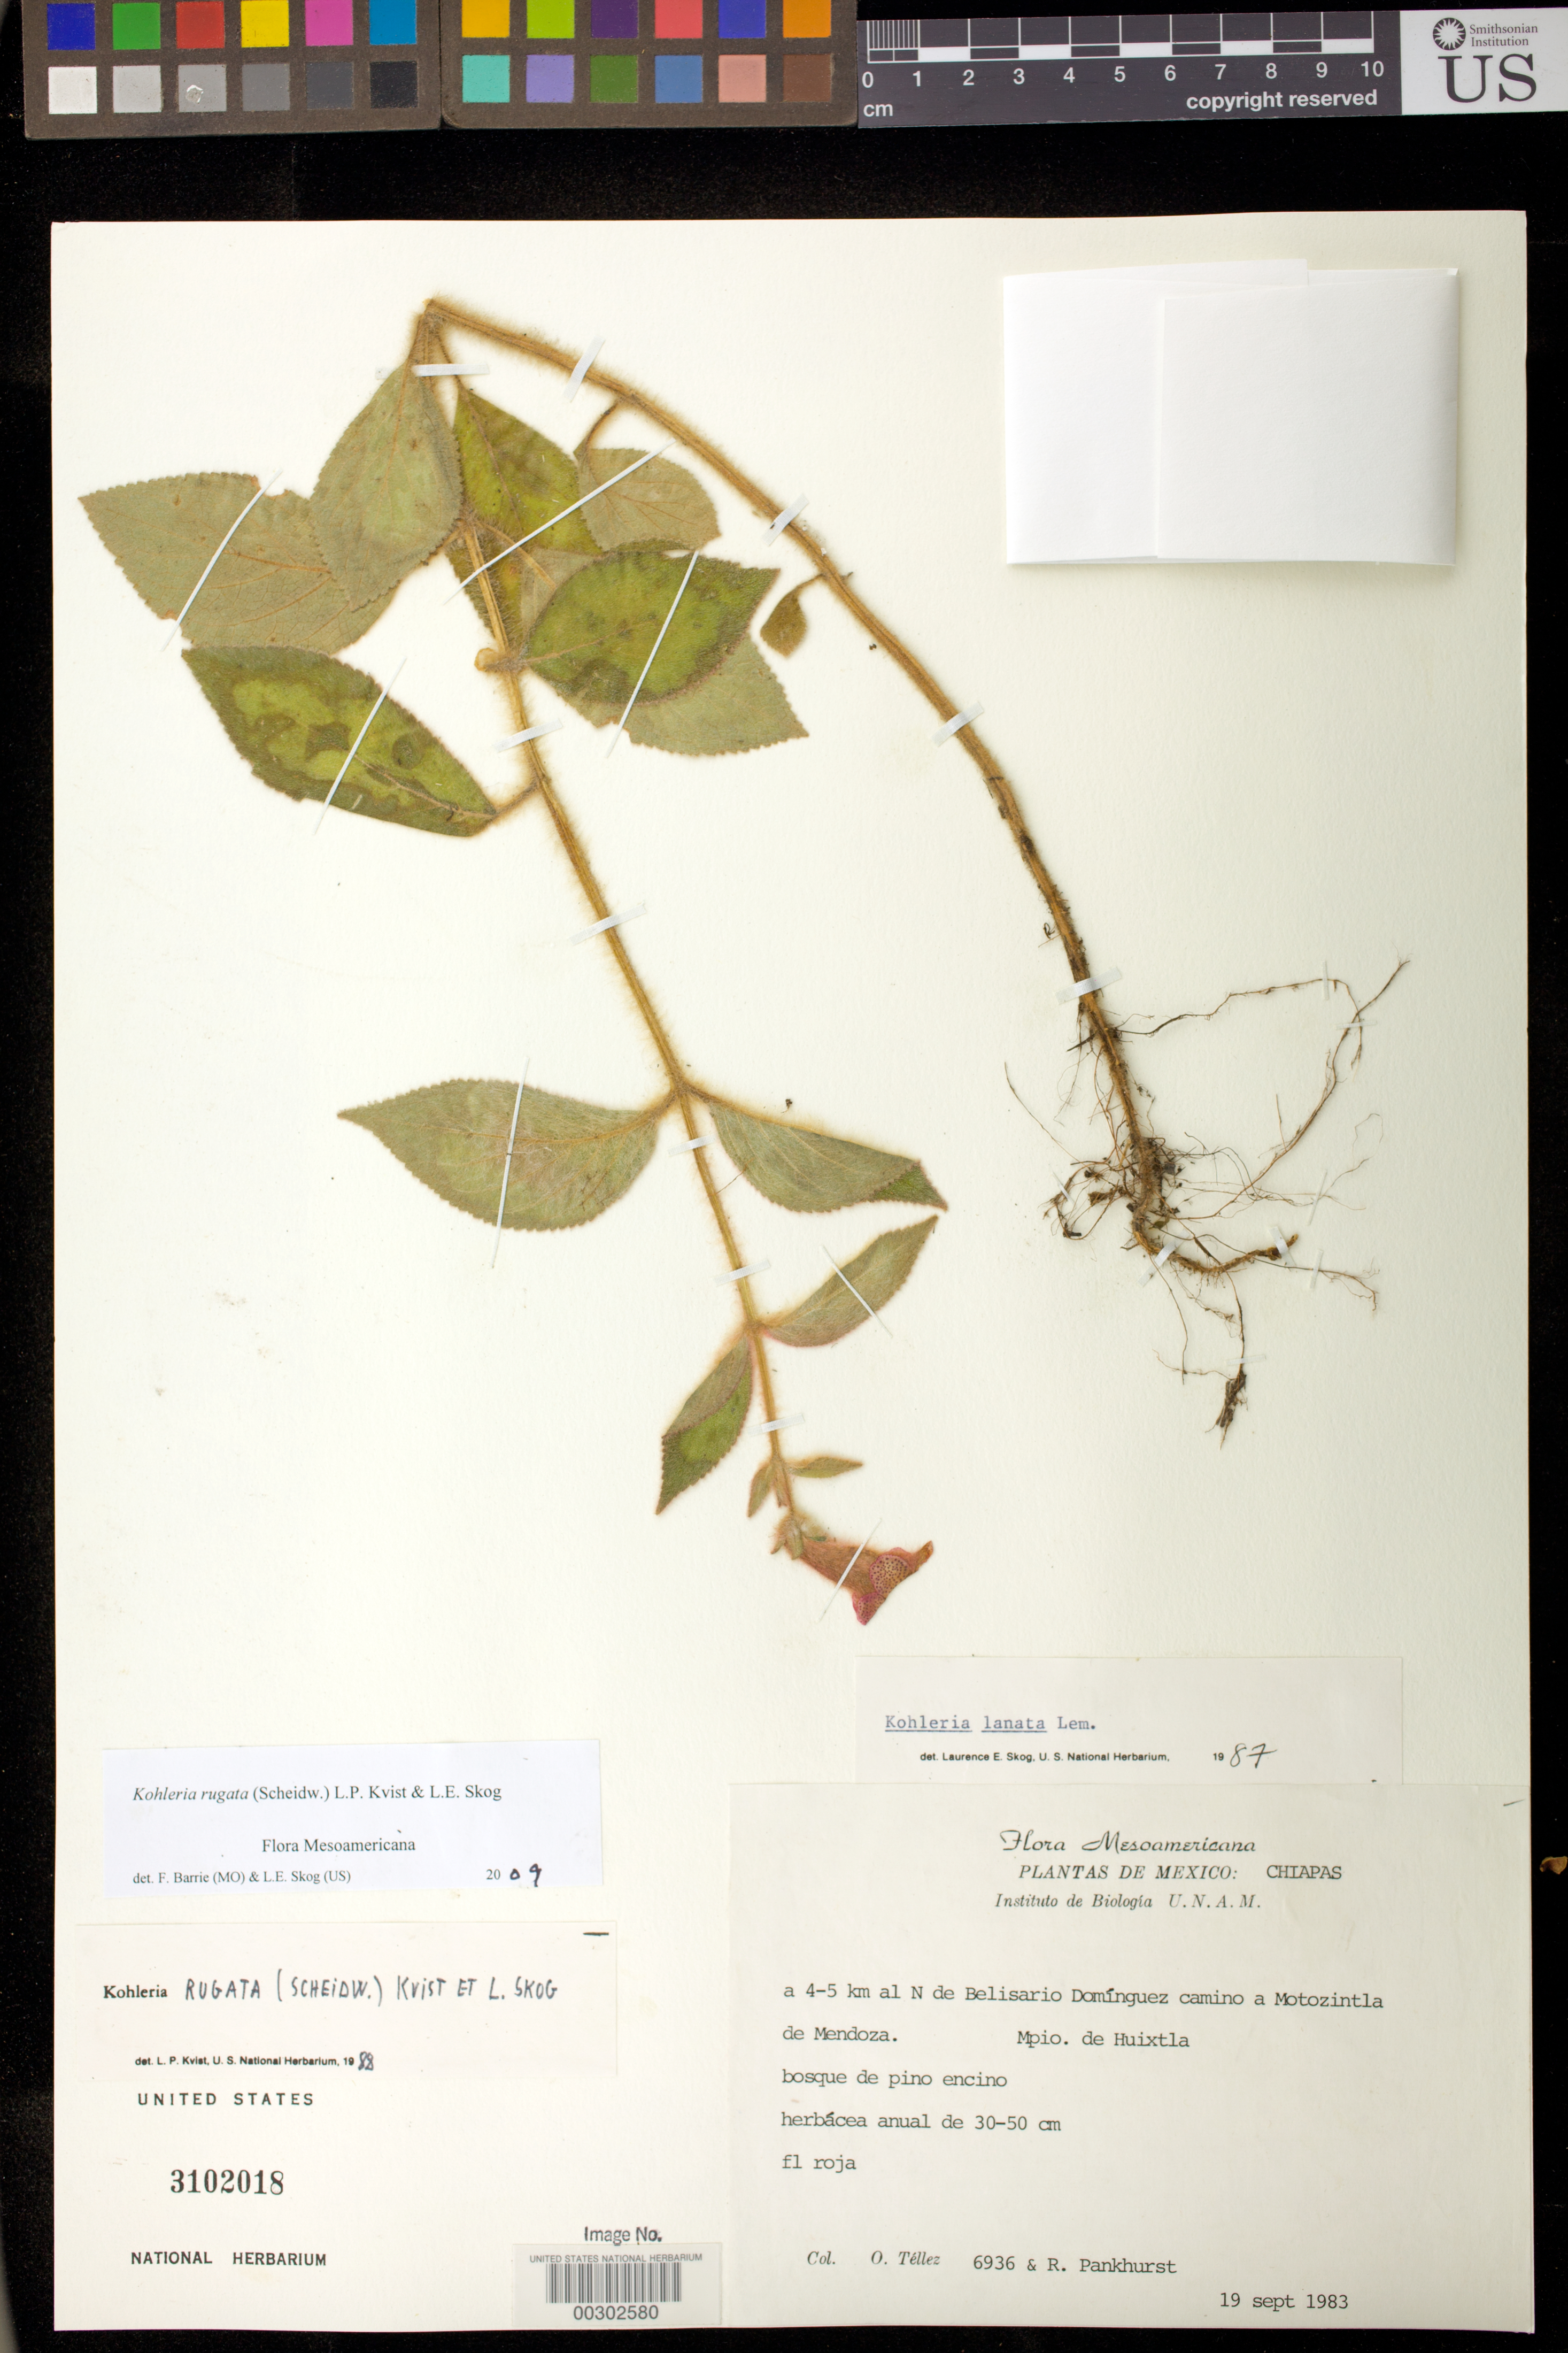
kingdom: Plantae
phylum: Tracheophyta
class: Magnoliopsida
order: Lamiales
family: Gesneriaceae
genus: Kohleria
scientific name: Kohleria rugata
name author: (Scheidw.) L.P. Kvist & L.E. Skog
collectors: O. Téllez V. & R. Pankhurst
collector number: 6936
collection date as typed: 19 Sep 1983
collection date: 1983-09-19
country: Mexico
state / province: Chiapas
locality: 4-5 km N of Belisario Dominguez road to Motozintla de Mendoza, Mun. of Huixtla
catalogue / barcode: US 3102018